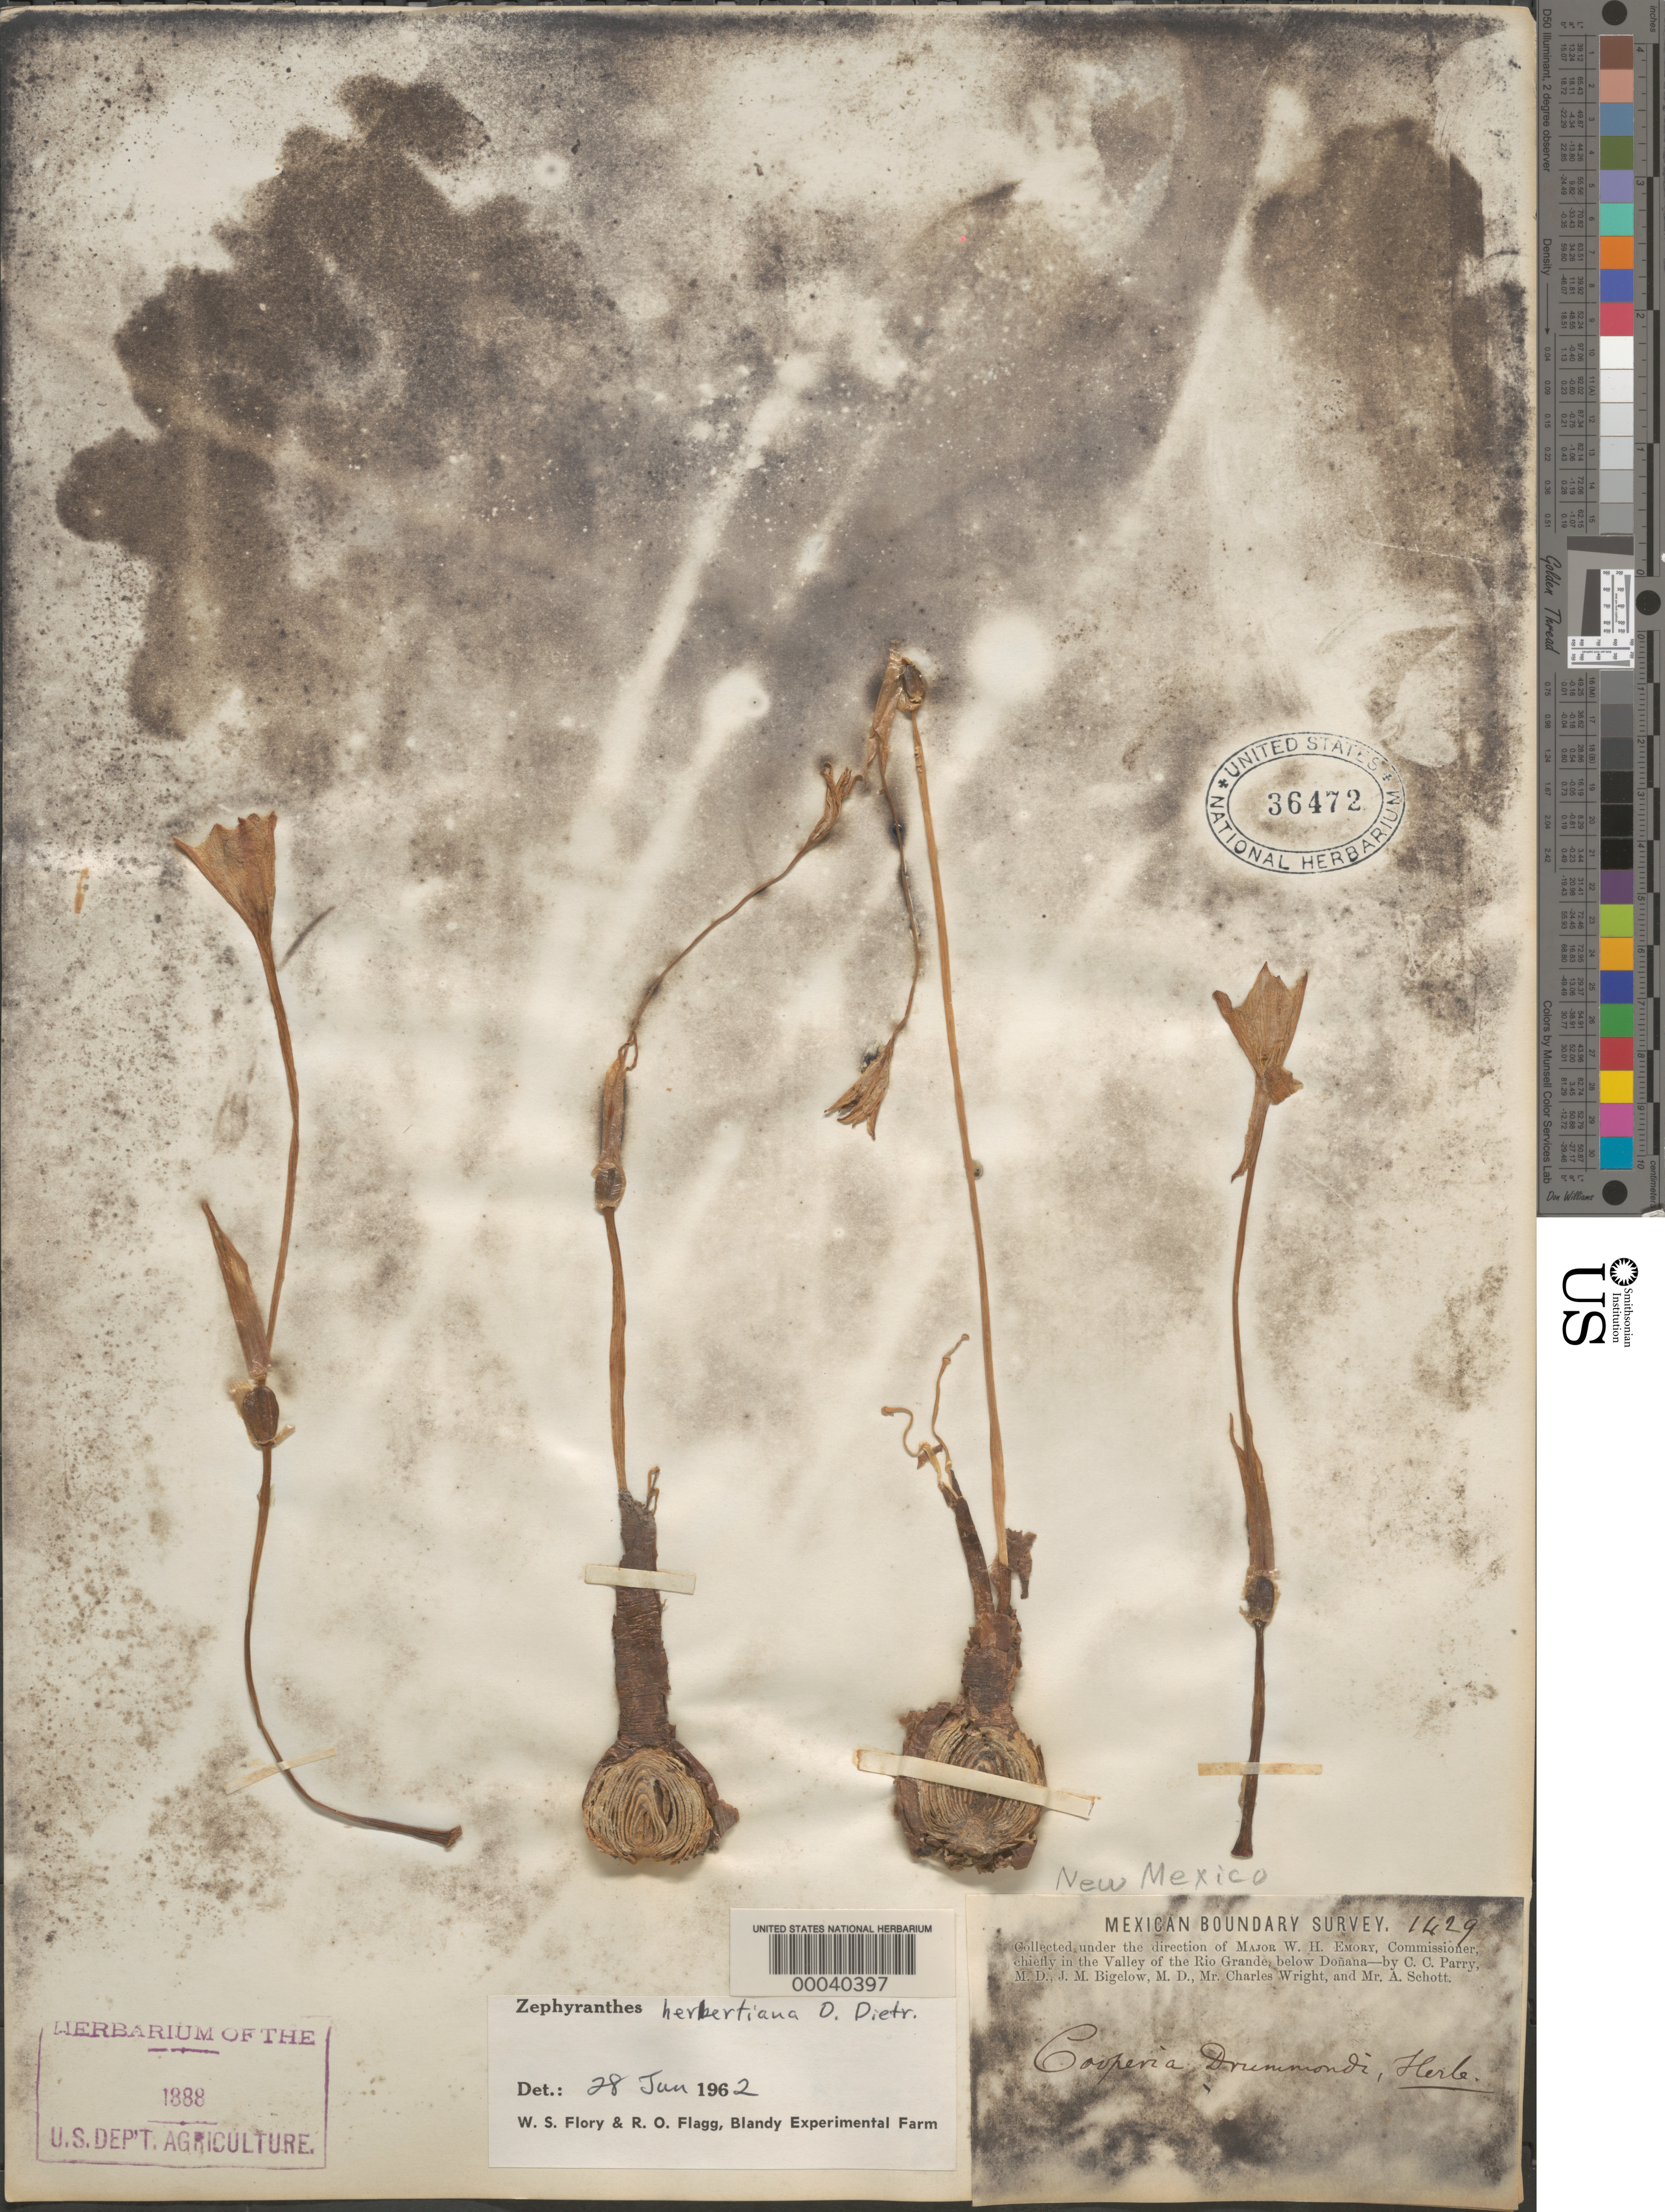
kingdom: Plantae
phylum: Tracheophyta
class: Liliopsida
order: Asparagales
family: Amaryllidaceae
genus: Zephyranthes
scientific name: Zephyranthes herbertiana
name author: D. Dietr.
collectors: C. C. Parry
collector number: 1429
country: United States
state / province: New Mexico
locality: In the valley of the rio grande, below dona ana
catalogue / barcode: US 36472